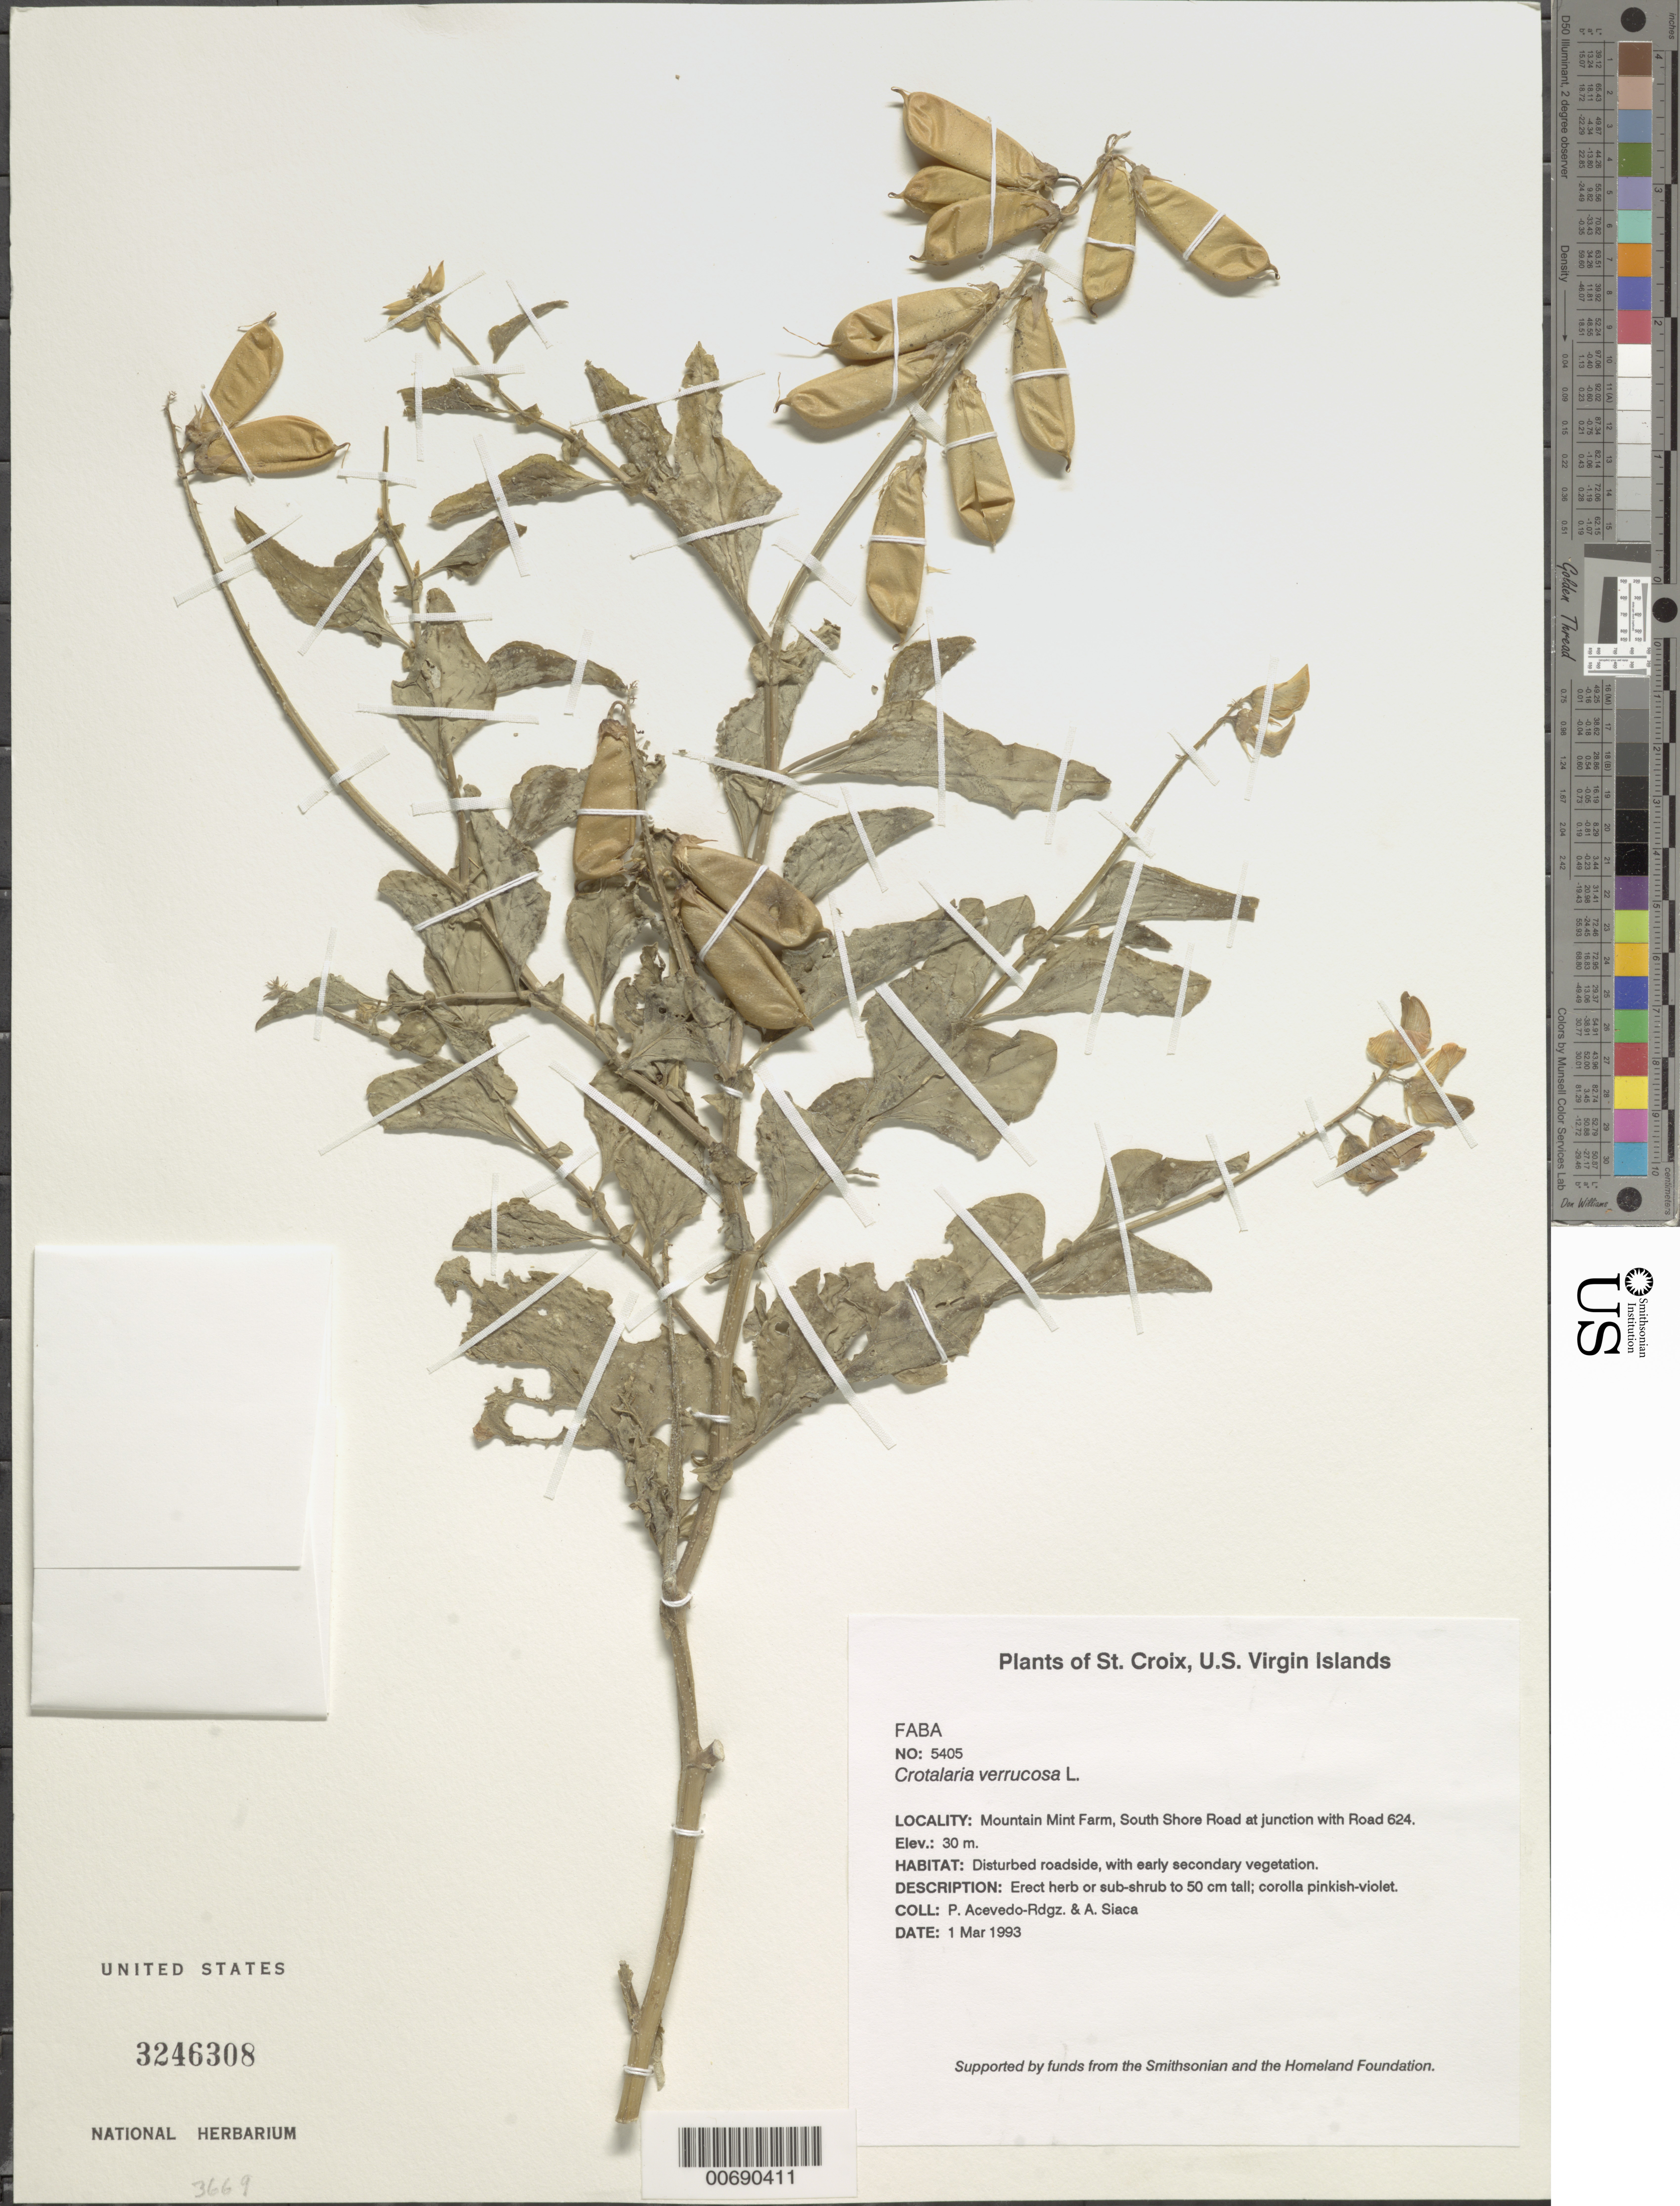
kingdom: Plantae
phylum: Tracheophyta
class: Magnoliopsida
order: Fabales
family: Fabaceae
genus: Crotalaria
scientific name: Crotalaria verrucosa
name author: L.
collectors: P. Acevedo-Rodr. & A. Siaca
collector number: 5405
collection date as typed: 01 Mar 1993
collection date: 1993-03-01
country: U.S. Virgin Islands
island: St. Croix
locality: Mountain Mint Farm, South Shore Road at junction with Road 624.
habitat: Disturbed roadside, with early secondary vegetation.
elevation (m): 30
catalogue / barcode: US 3246308